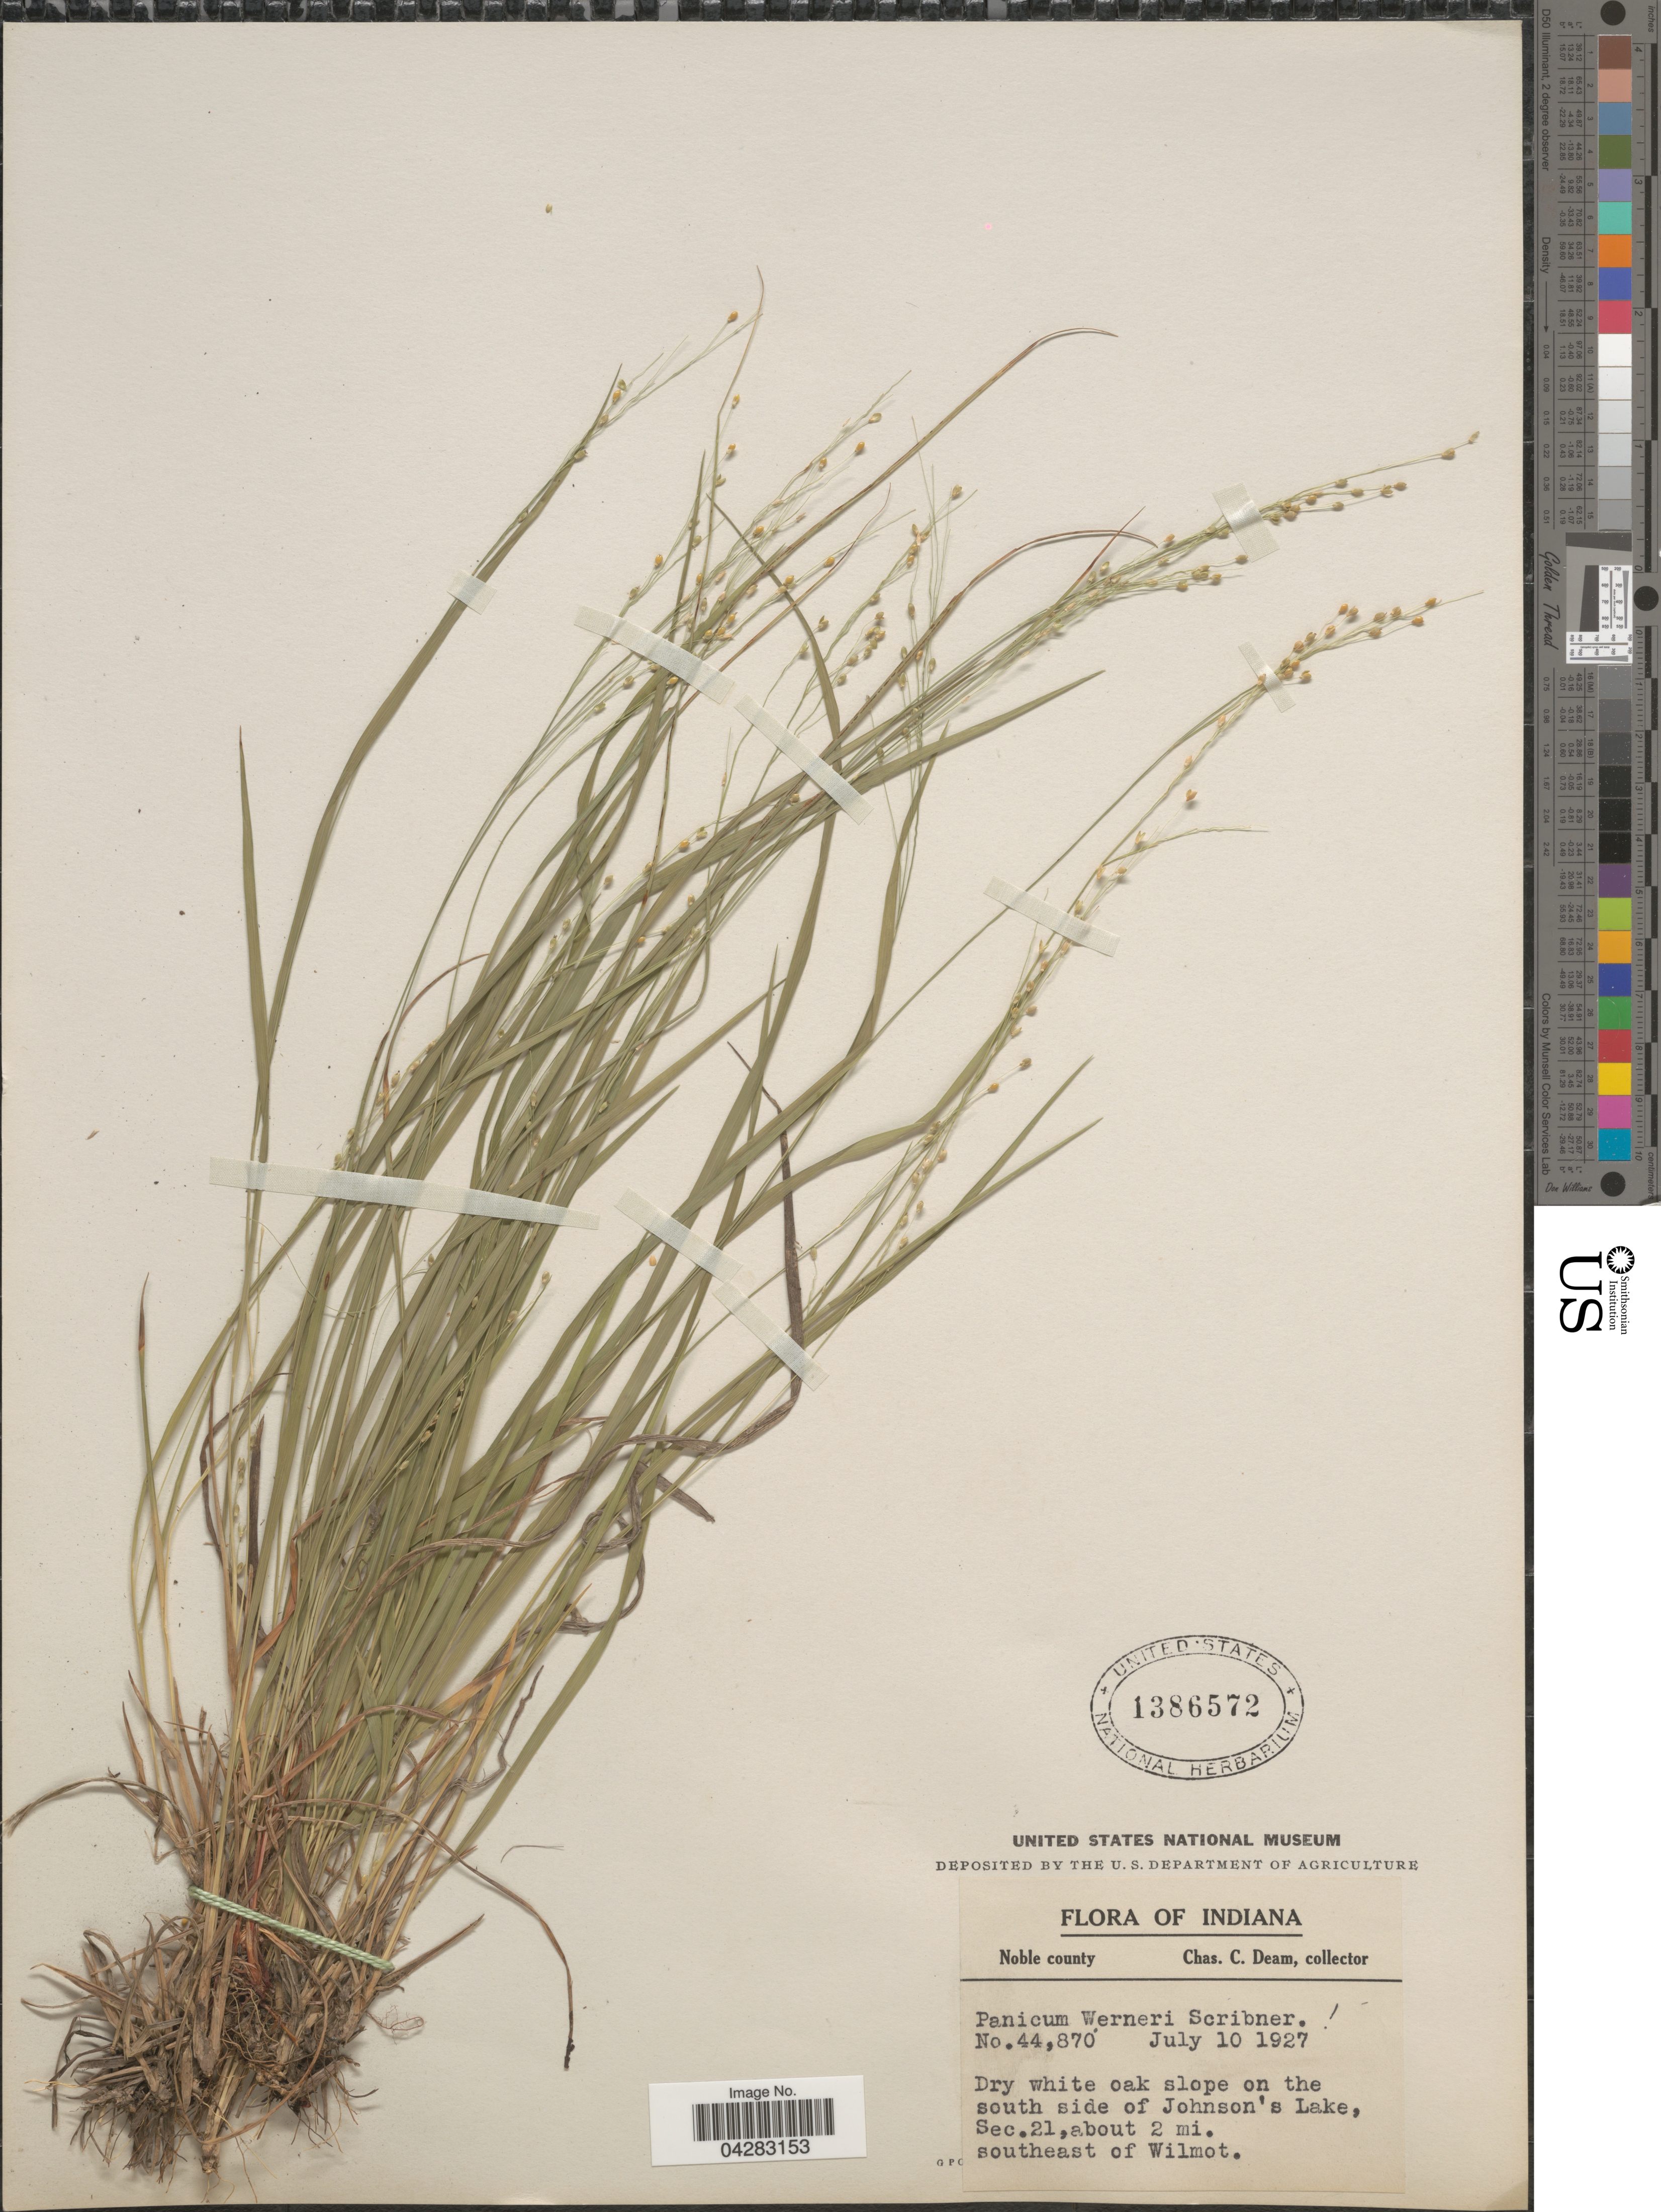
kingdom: Plantae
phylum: Tracheophyta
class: Liliopsida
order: Poales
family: Poaceae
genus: Dichanthelium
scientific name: Dichanthelium linearifolium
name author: (Scribn.) Gould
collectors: C. C. Deam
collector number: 44,870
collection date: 1927-07-10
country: United States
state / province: Indiana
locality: Noble county. Dry white oak slope on the south side of Johnson's Lake, Sec. 21, about 2 mi. southeast of Wilmot.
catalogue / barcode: US 1386572